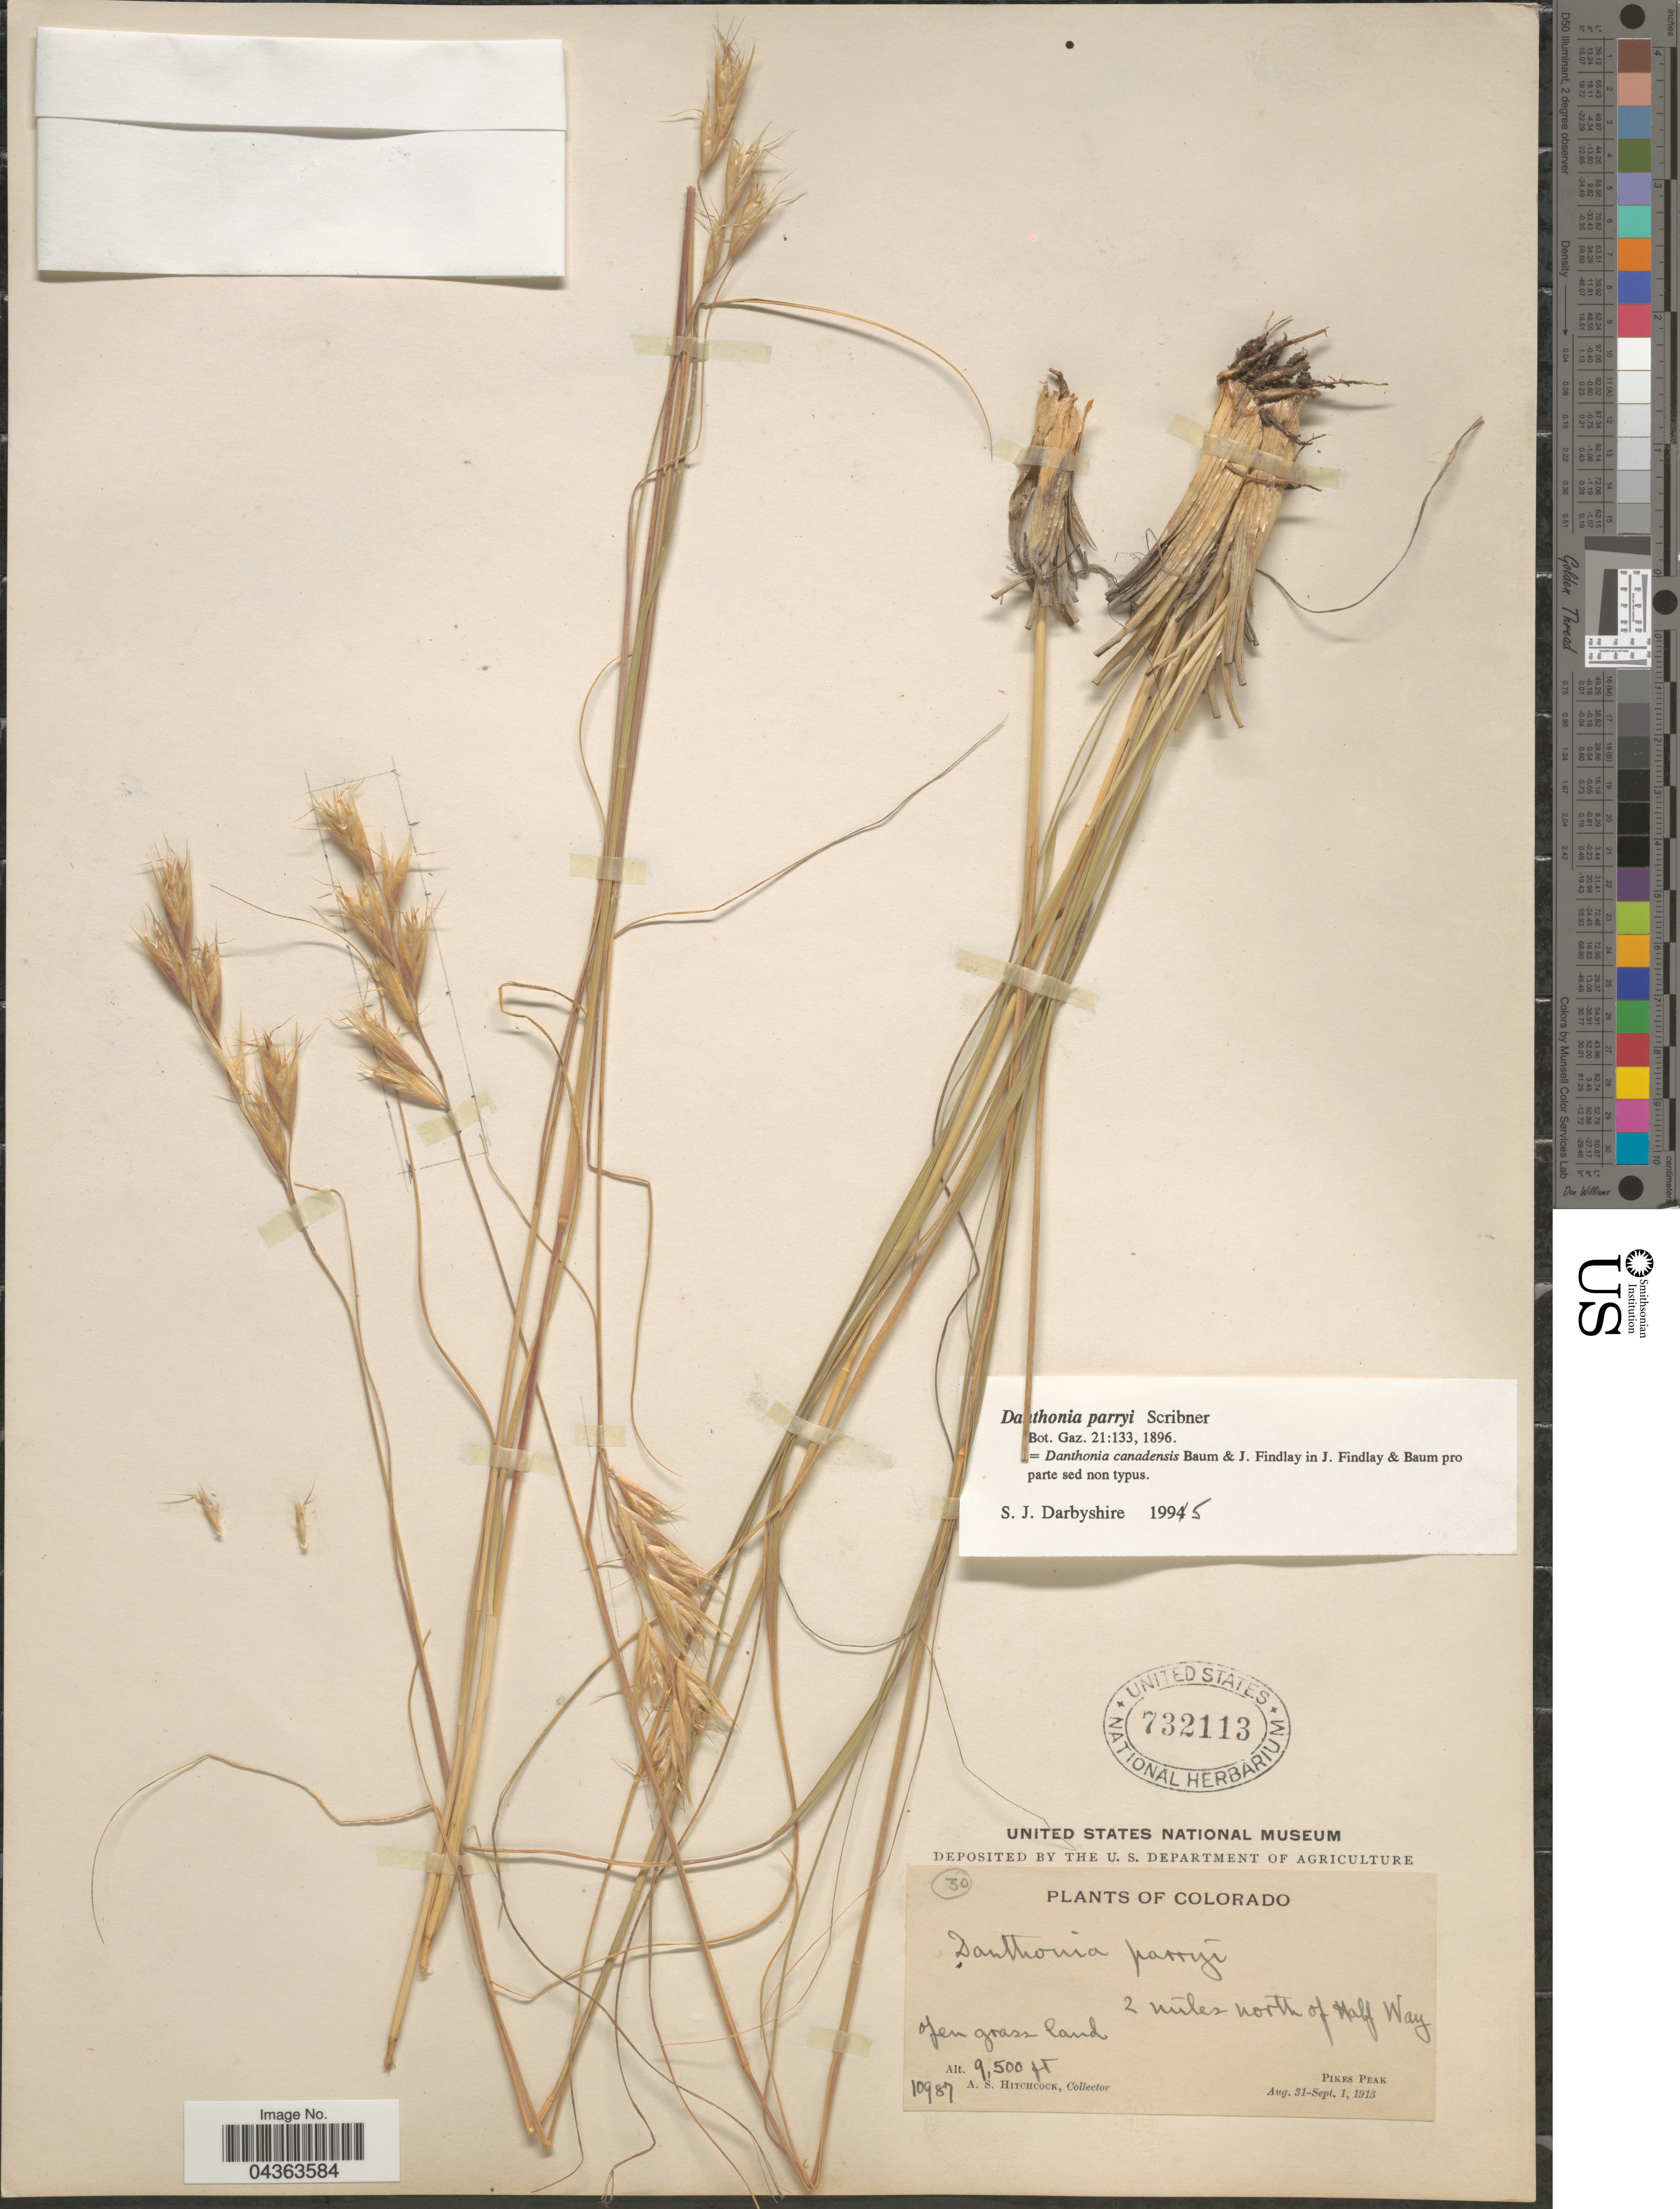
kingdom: Plantae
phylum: Tracheophyta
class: Liliopsida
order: Poales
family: Poaceae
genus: Danthonia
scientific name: Danthonia parryi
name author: Scribn.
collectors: A. S. Hitchcock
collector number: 10987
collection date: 1913-08-31/1913-09-01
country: United States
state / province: Colorado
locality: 2 miles north of Half Way. Pikes Peak.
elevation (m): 2896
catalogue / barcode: US 732113